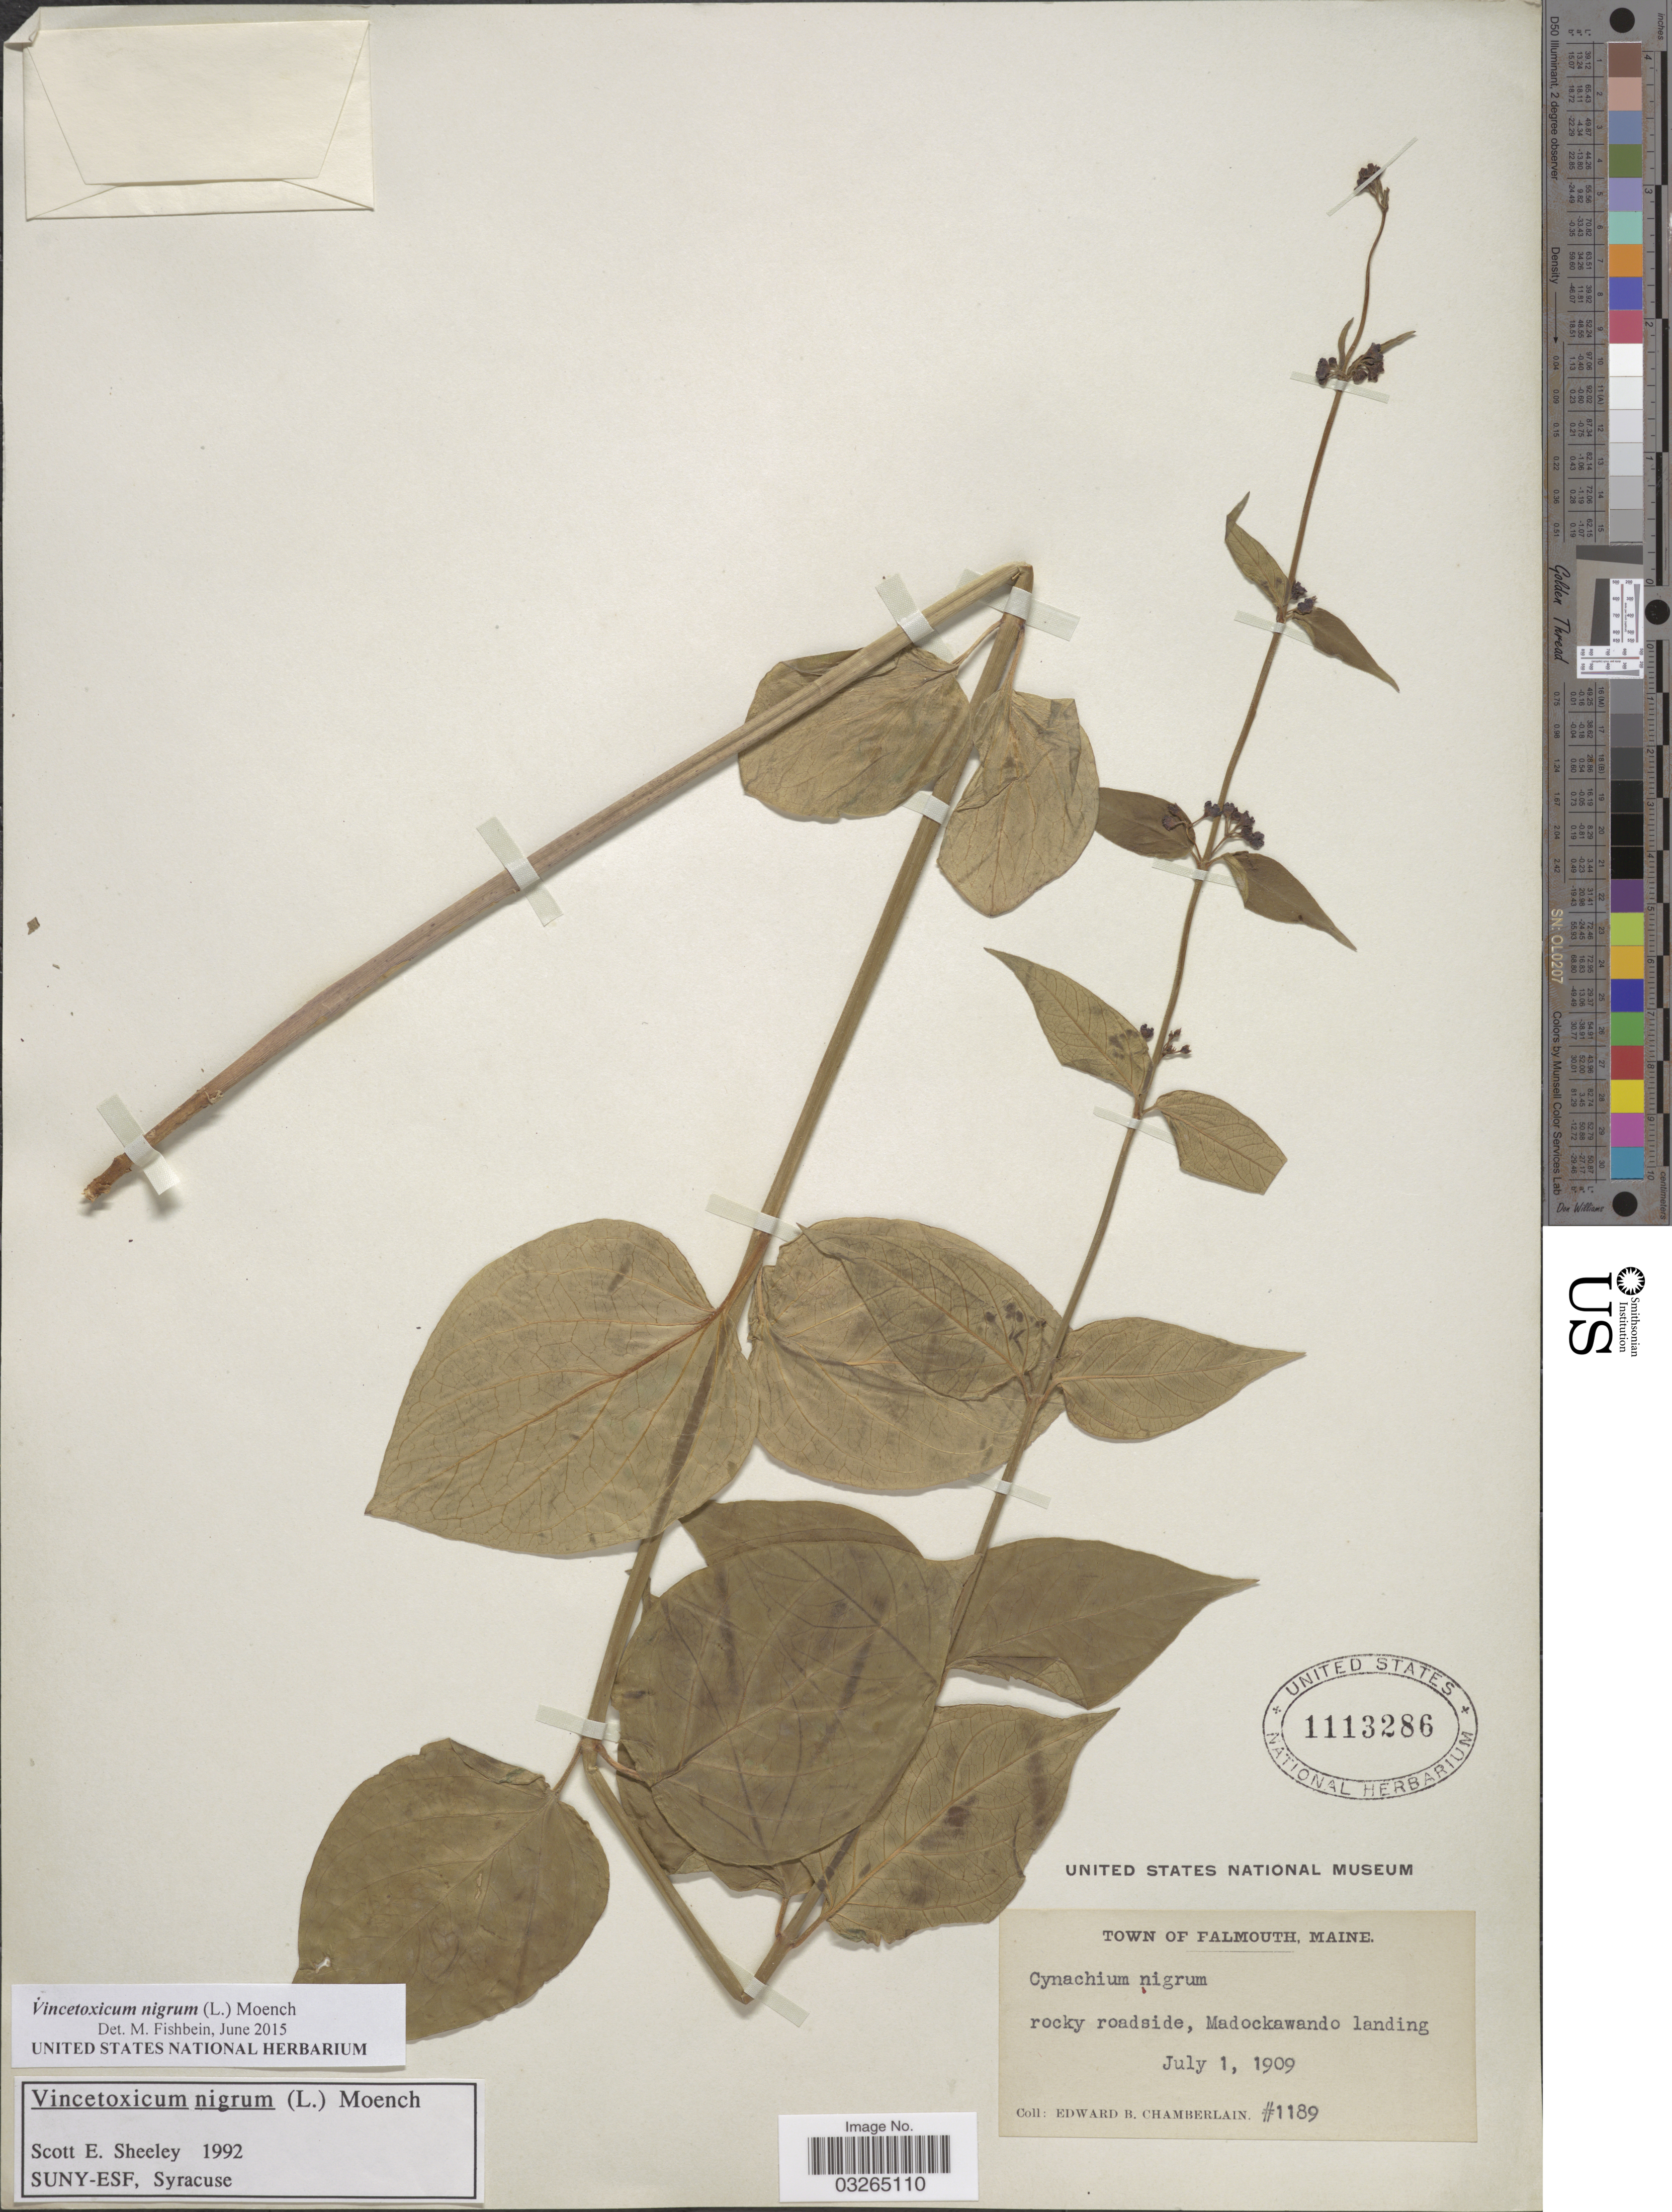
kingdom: Plantae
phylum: Tracheophyta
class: Magnoliopsida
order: Gentianales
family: Apocynaceae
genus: Vincetoxicum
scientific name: Vincetoxicum nigrum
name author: (L.) Moench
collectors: E. Chamberlain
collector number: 1189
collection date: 1909-07-01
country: United States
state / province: Maine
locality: Town of Falmouth, rocky roadside, Madockawando landing.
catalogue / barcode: US 1113286